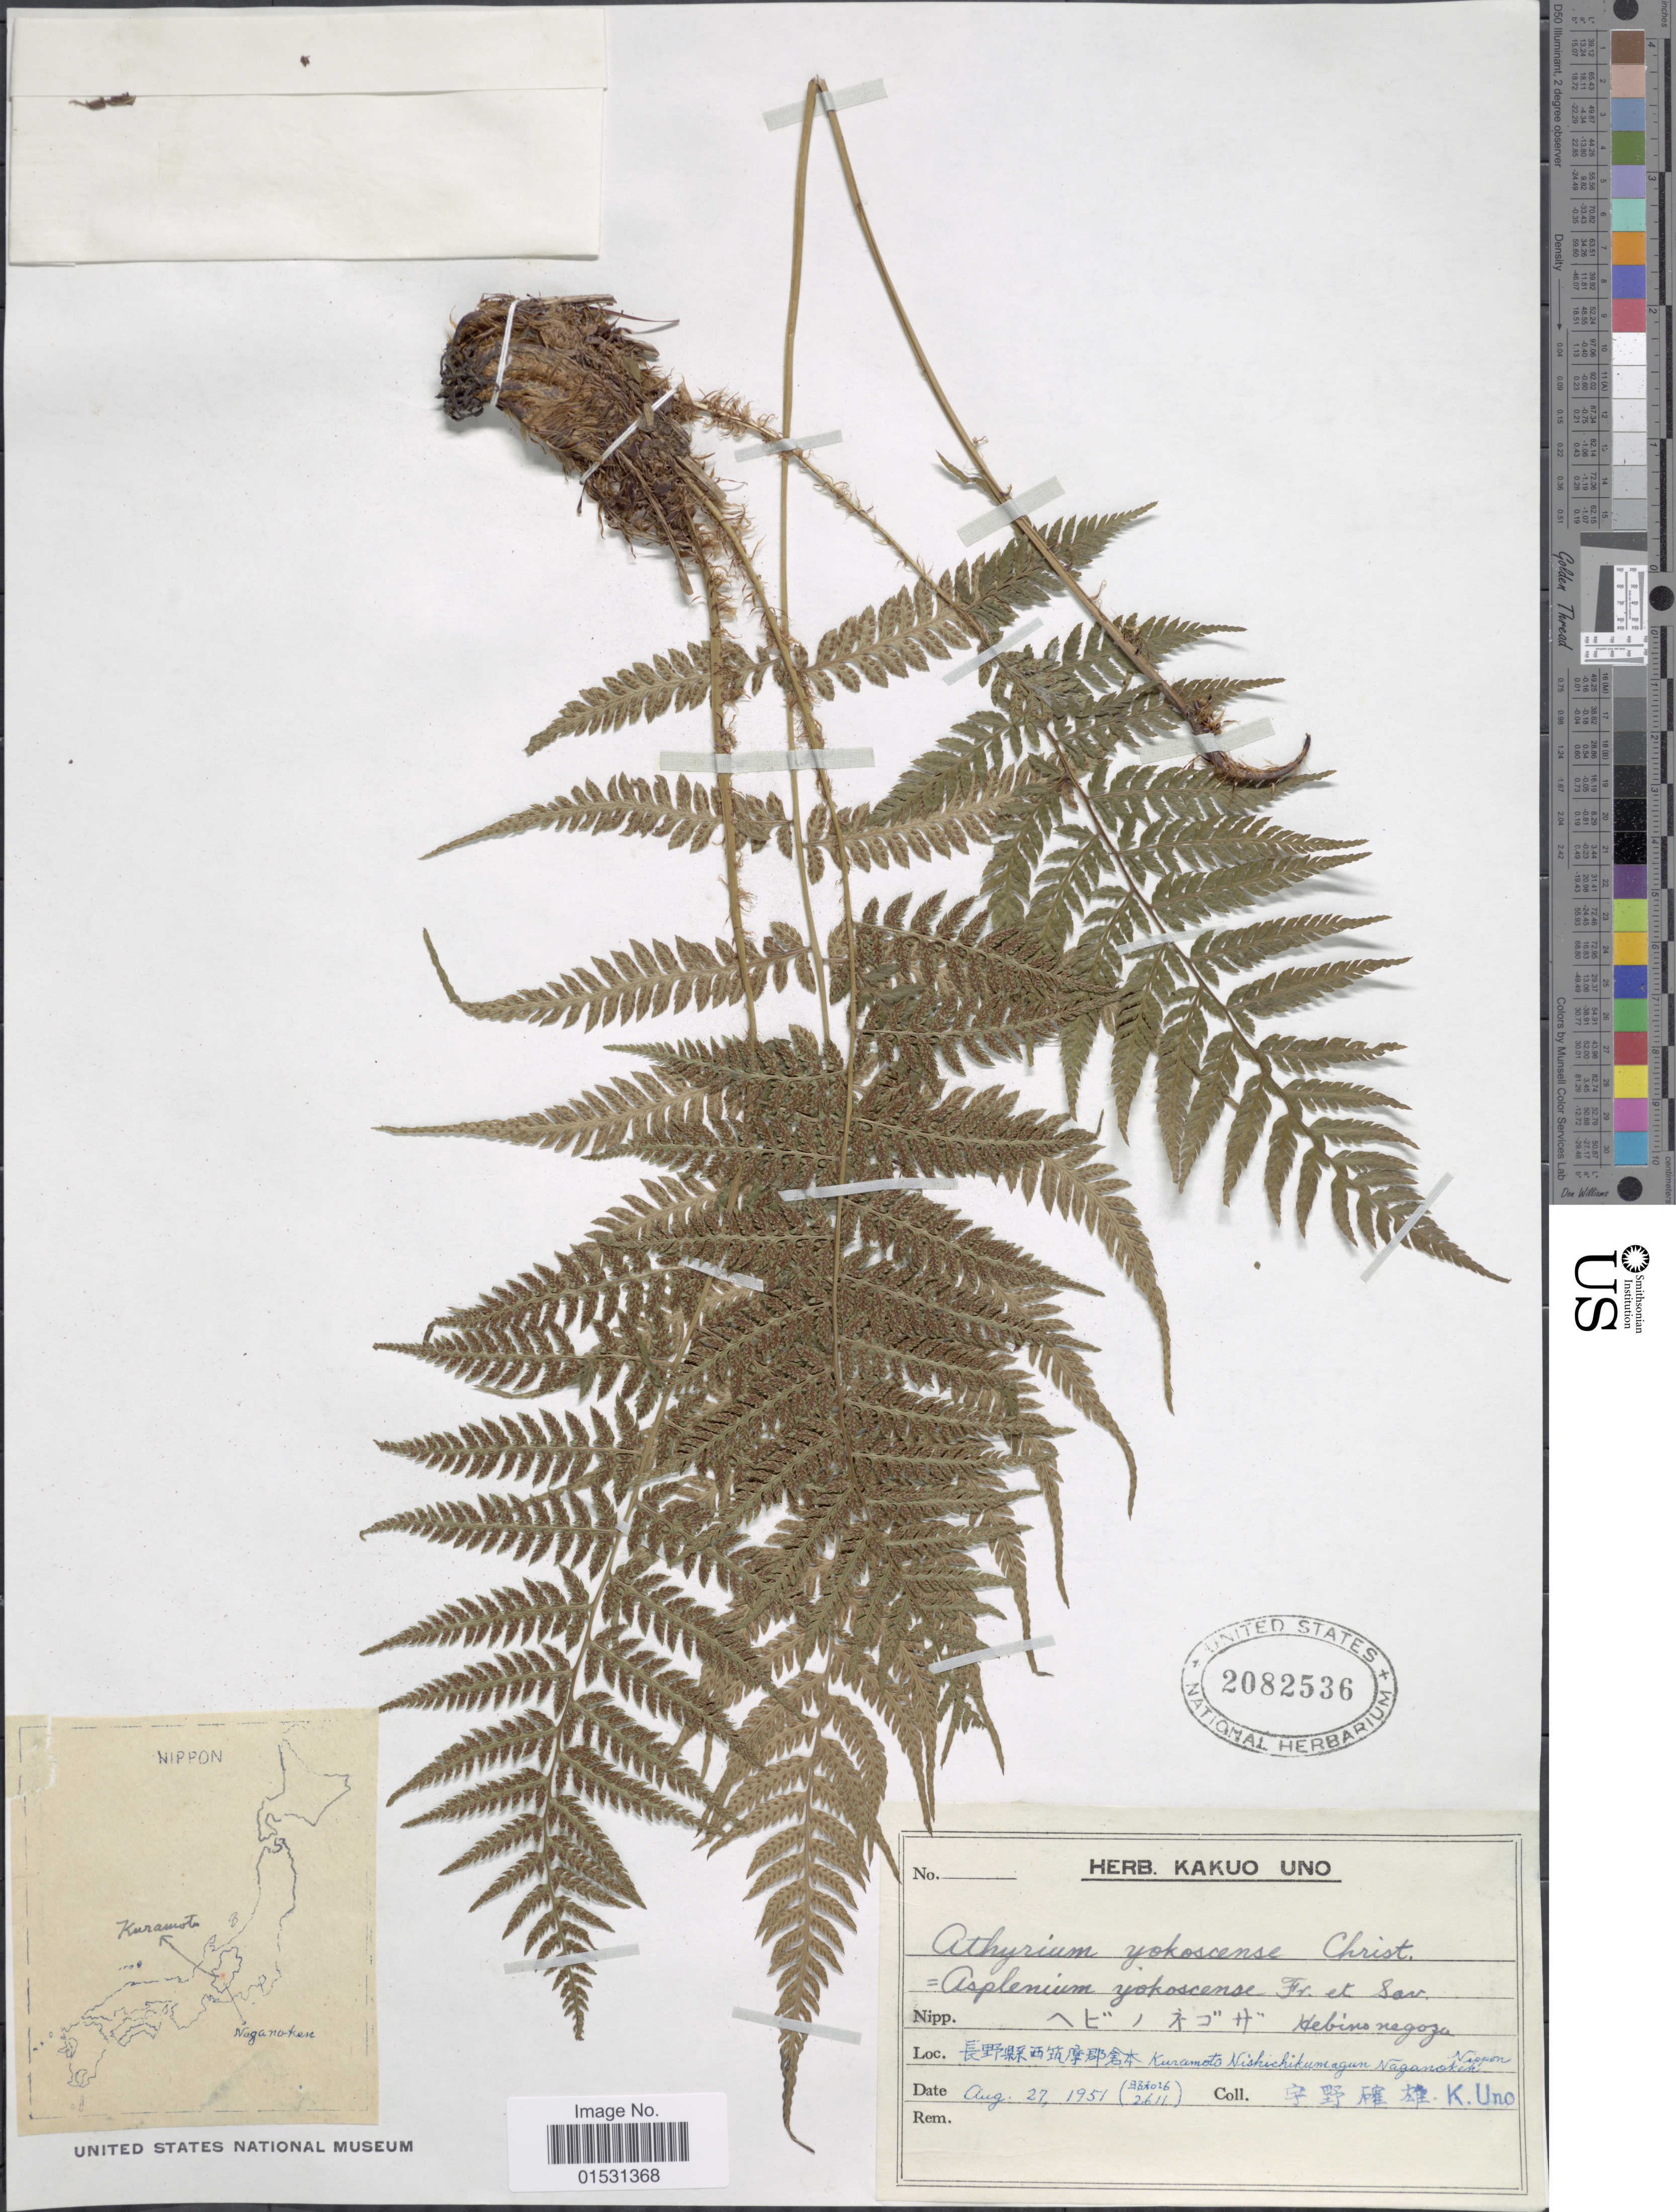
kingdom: Plantae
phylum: Tracheophyta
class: Polypodiopsida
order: Polypodiales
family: Athyriaceae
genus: Athyrium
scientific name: Athyrium yokoscense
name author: (Franch. & Sav.) Christ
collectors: K. Uno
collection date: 1951-08-27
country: Japan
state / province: Nagano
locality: Kuramoto Nishichikumagun Naganoken Nippon.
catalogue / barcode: US 2082536